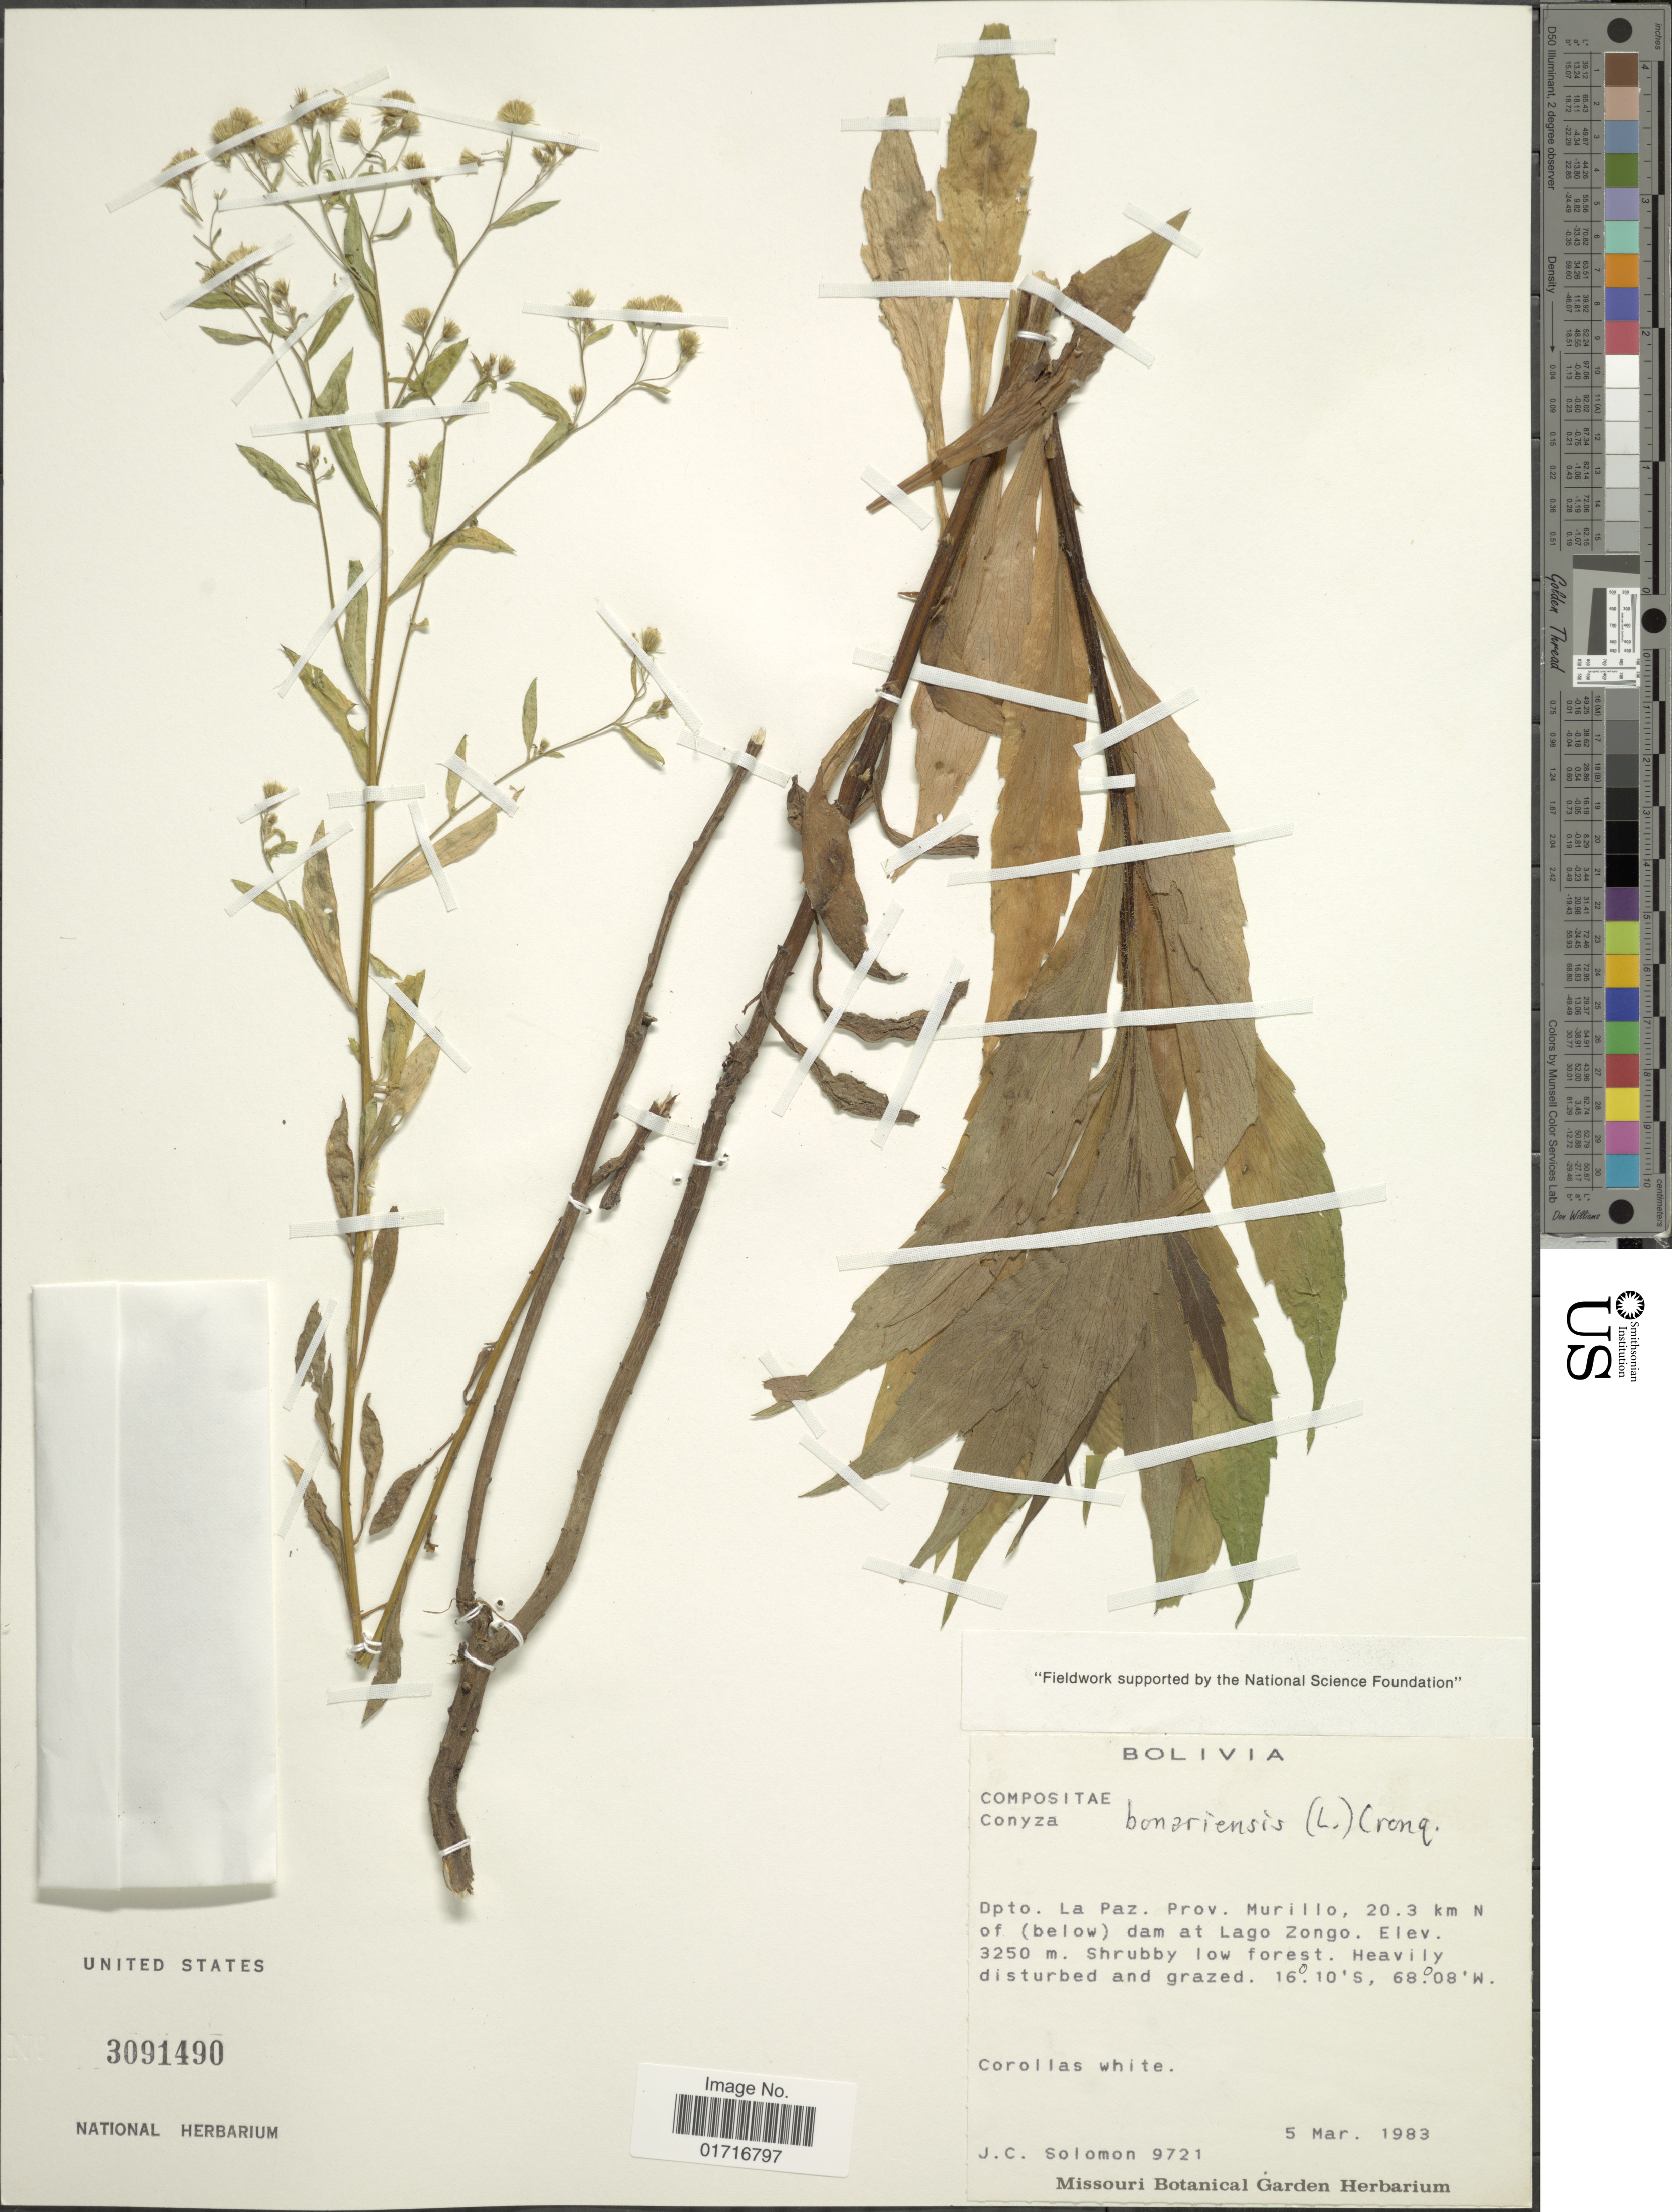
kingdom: Plantae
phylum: Tracheophyta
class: Magnoliopsida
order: Asterales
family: Asteraceae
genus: Conyza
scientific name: Conyza bonariensis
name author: (L.) Cronq.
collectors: J. C. Solomon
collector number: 9721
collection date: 1983-03-05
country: Bolivia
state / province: La Paz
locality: Dpto. La Paz. Prov. Murillo, 20.5 km N (below) of da, at Lago Zongo.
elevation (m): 3250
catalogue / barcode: US 3091490